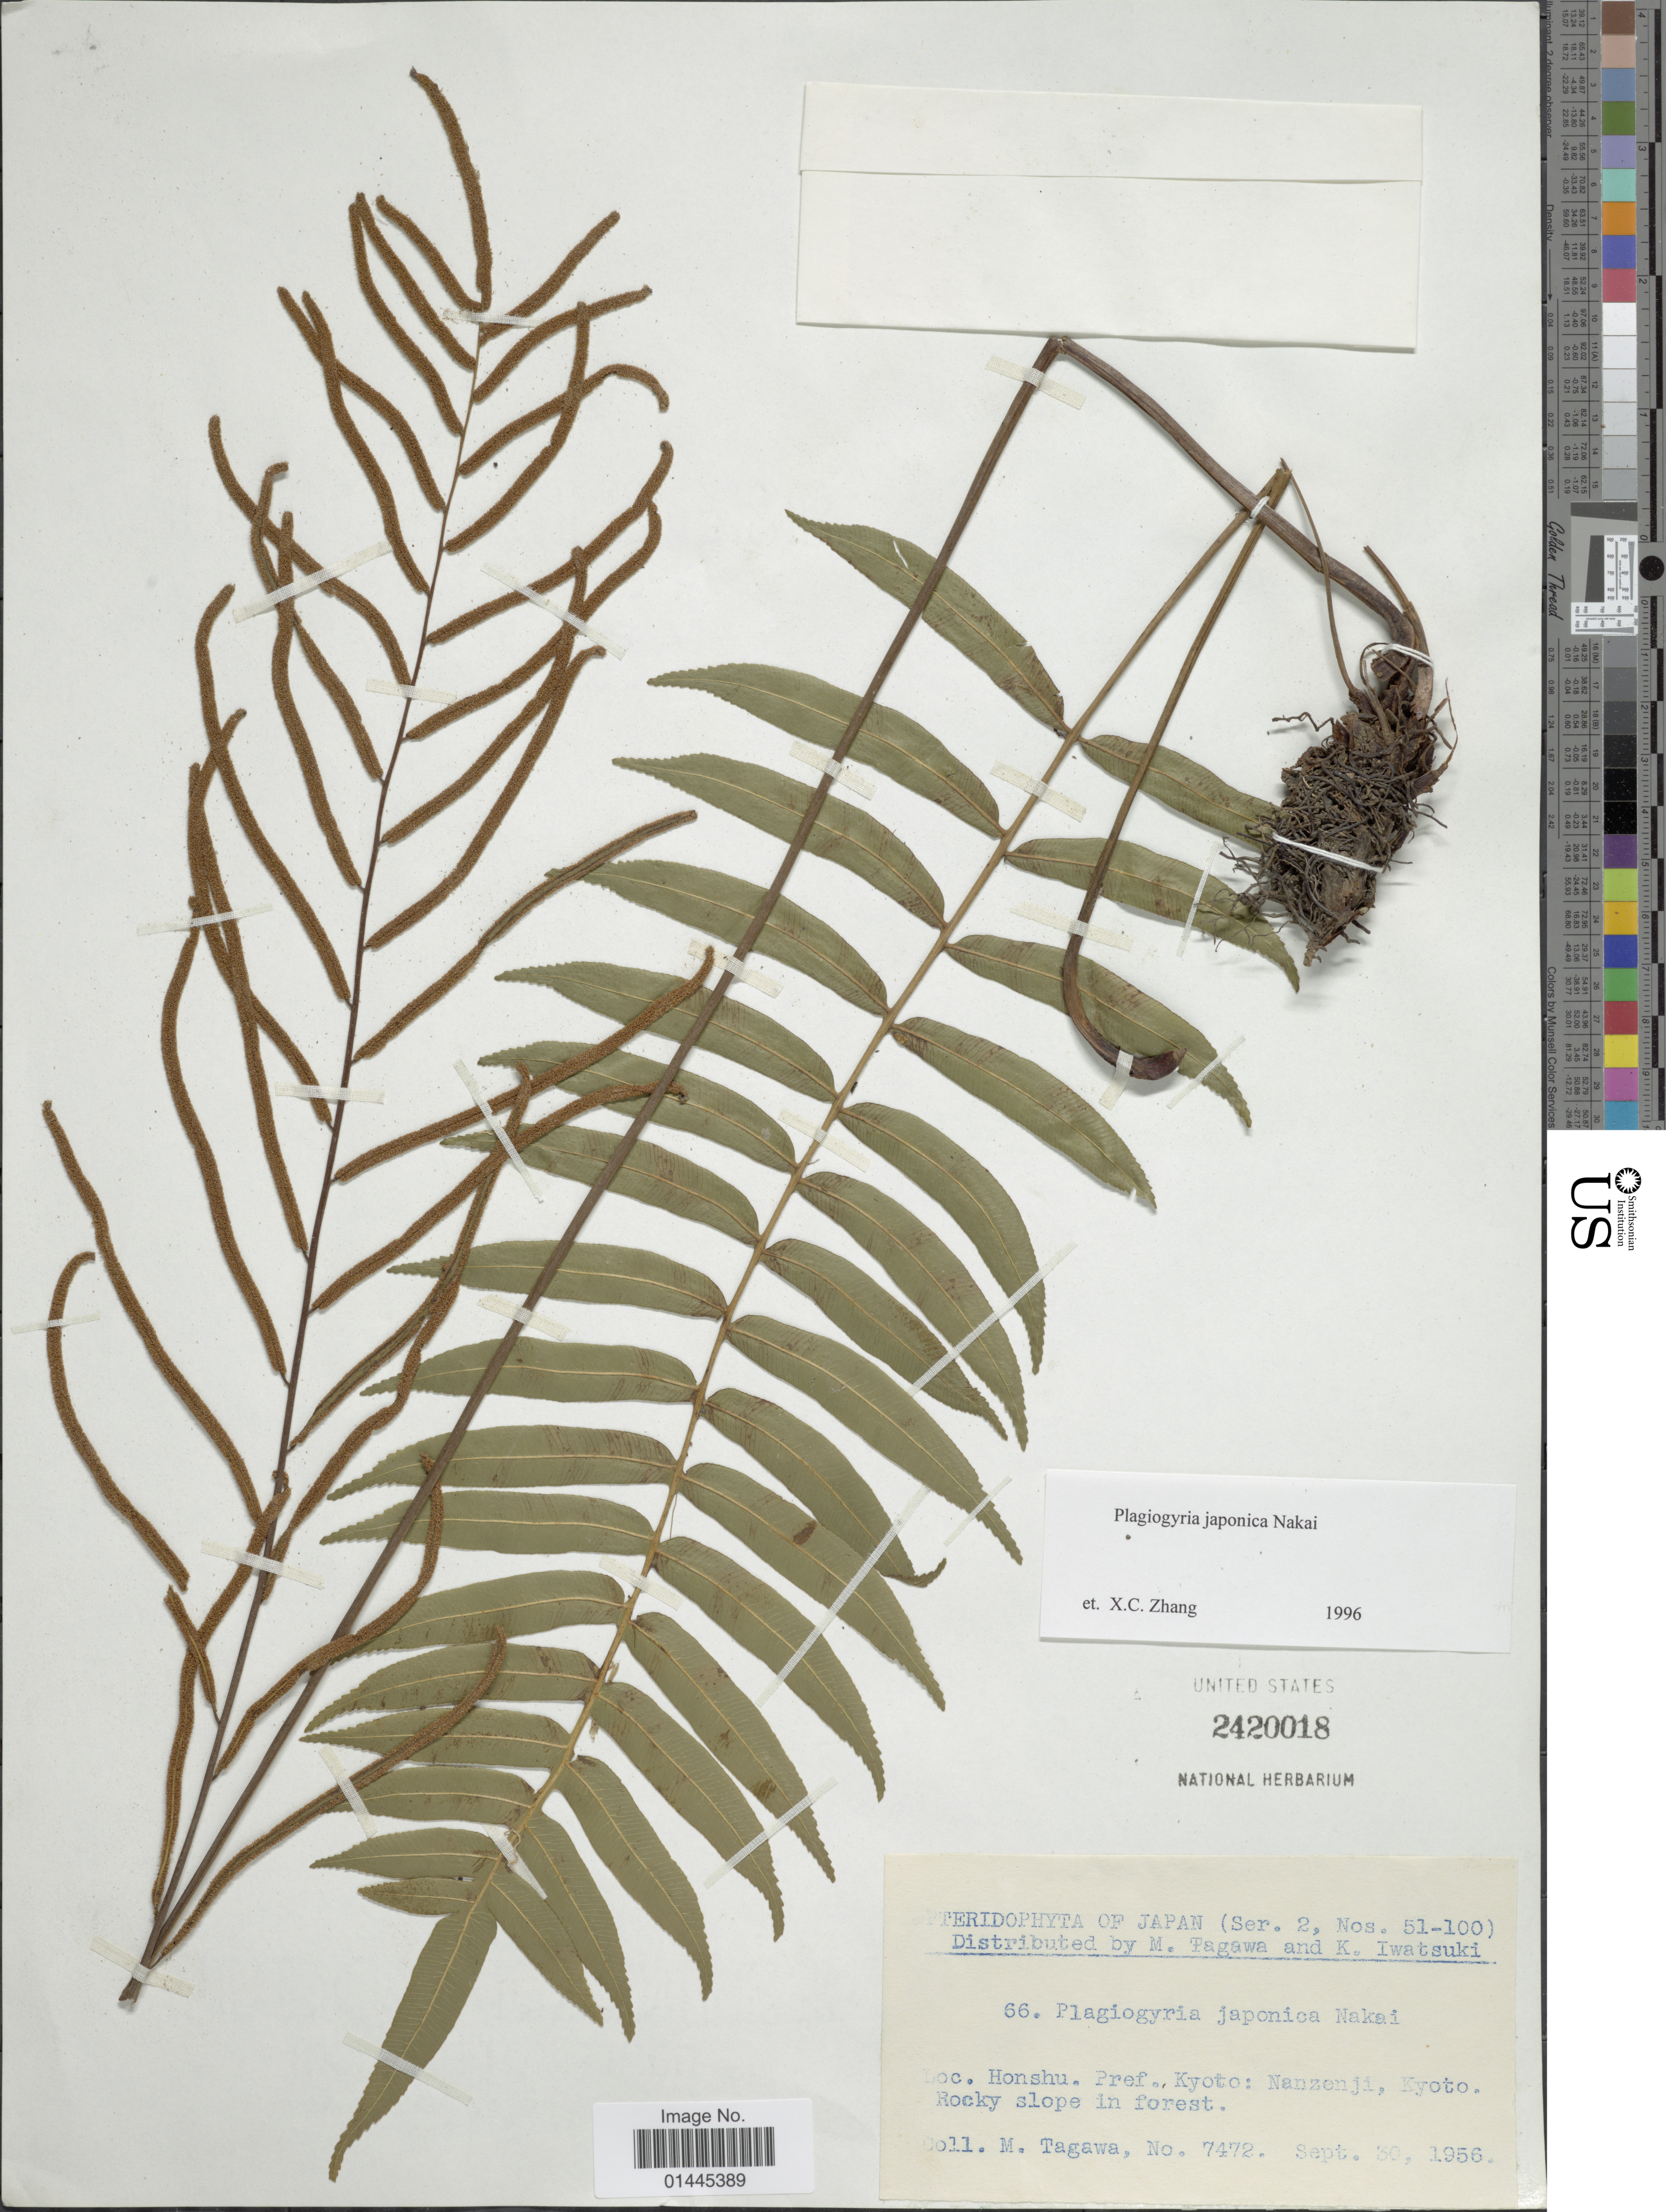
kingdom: Plantae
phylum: Tracheophyta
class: Polypodiopsida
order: Cyatheales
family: Plagiogyriaceae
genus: Plagiogyria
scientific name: Plagiogyria japonica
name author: Nakai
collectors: M. Tagawa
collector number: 7472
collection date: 1956-09-30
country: Japan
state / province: Kyoto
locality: Honshu, Nanzenji, Kyoto, rocky slope in forest.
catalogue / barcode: US 2420018